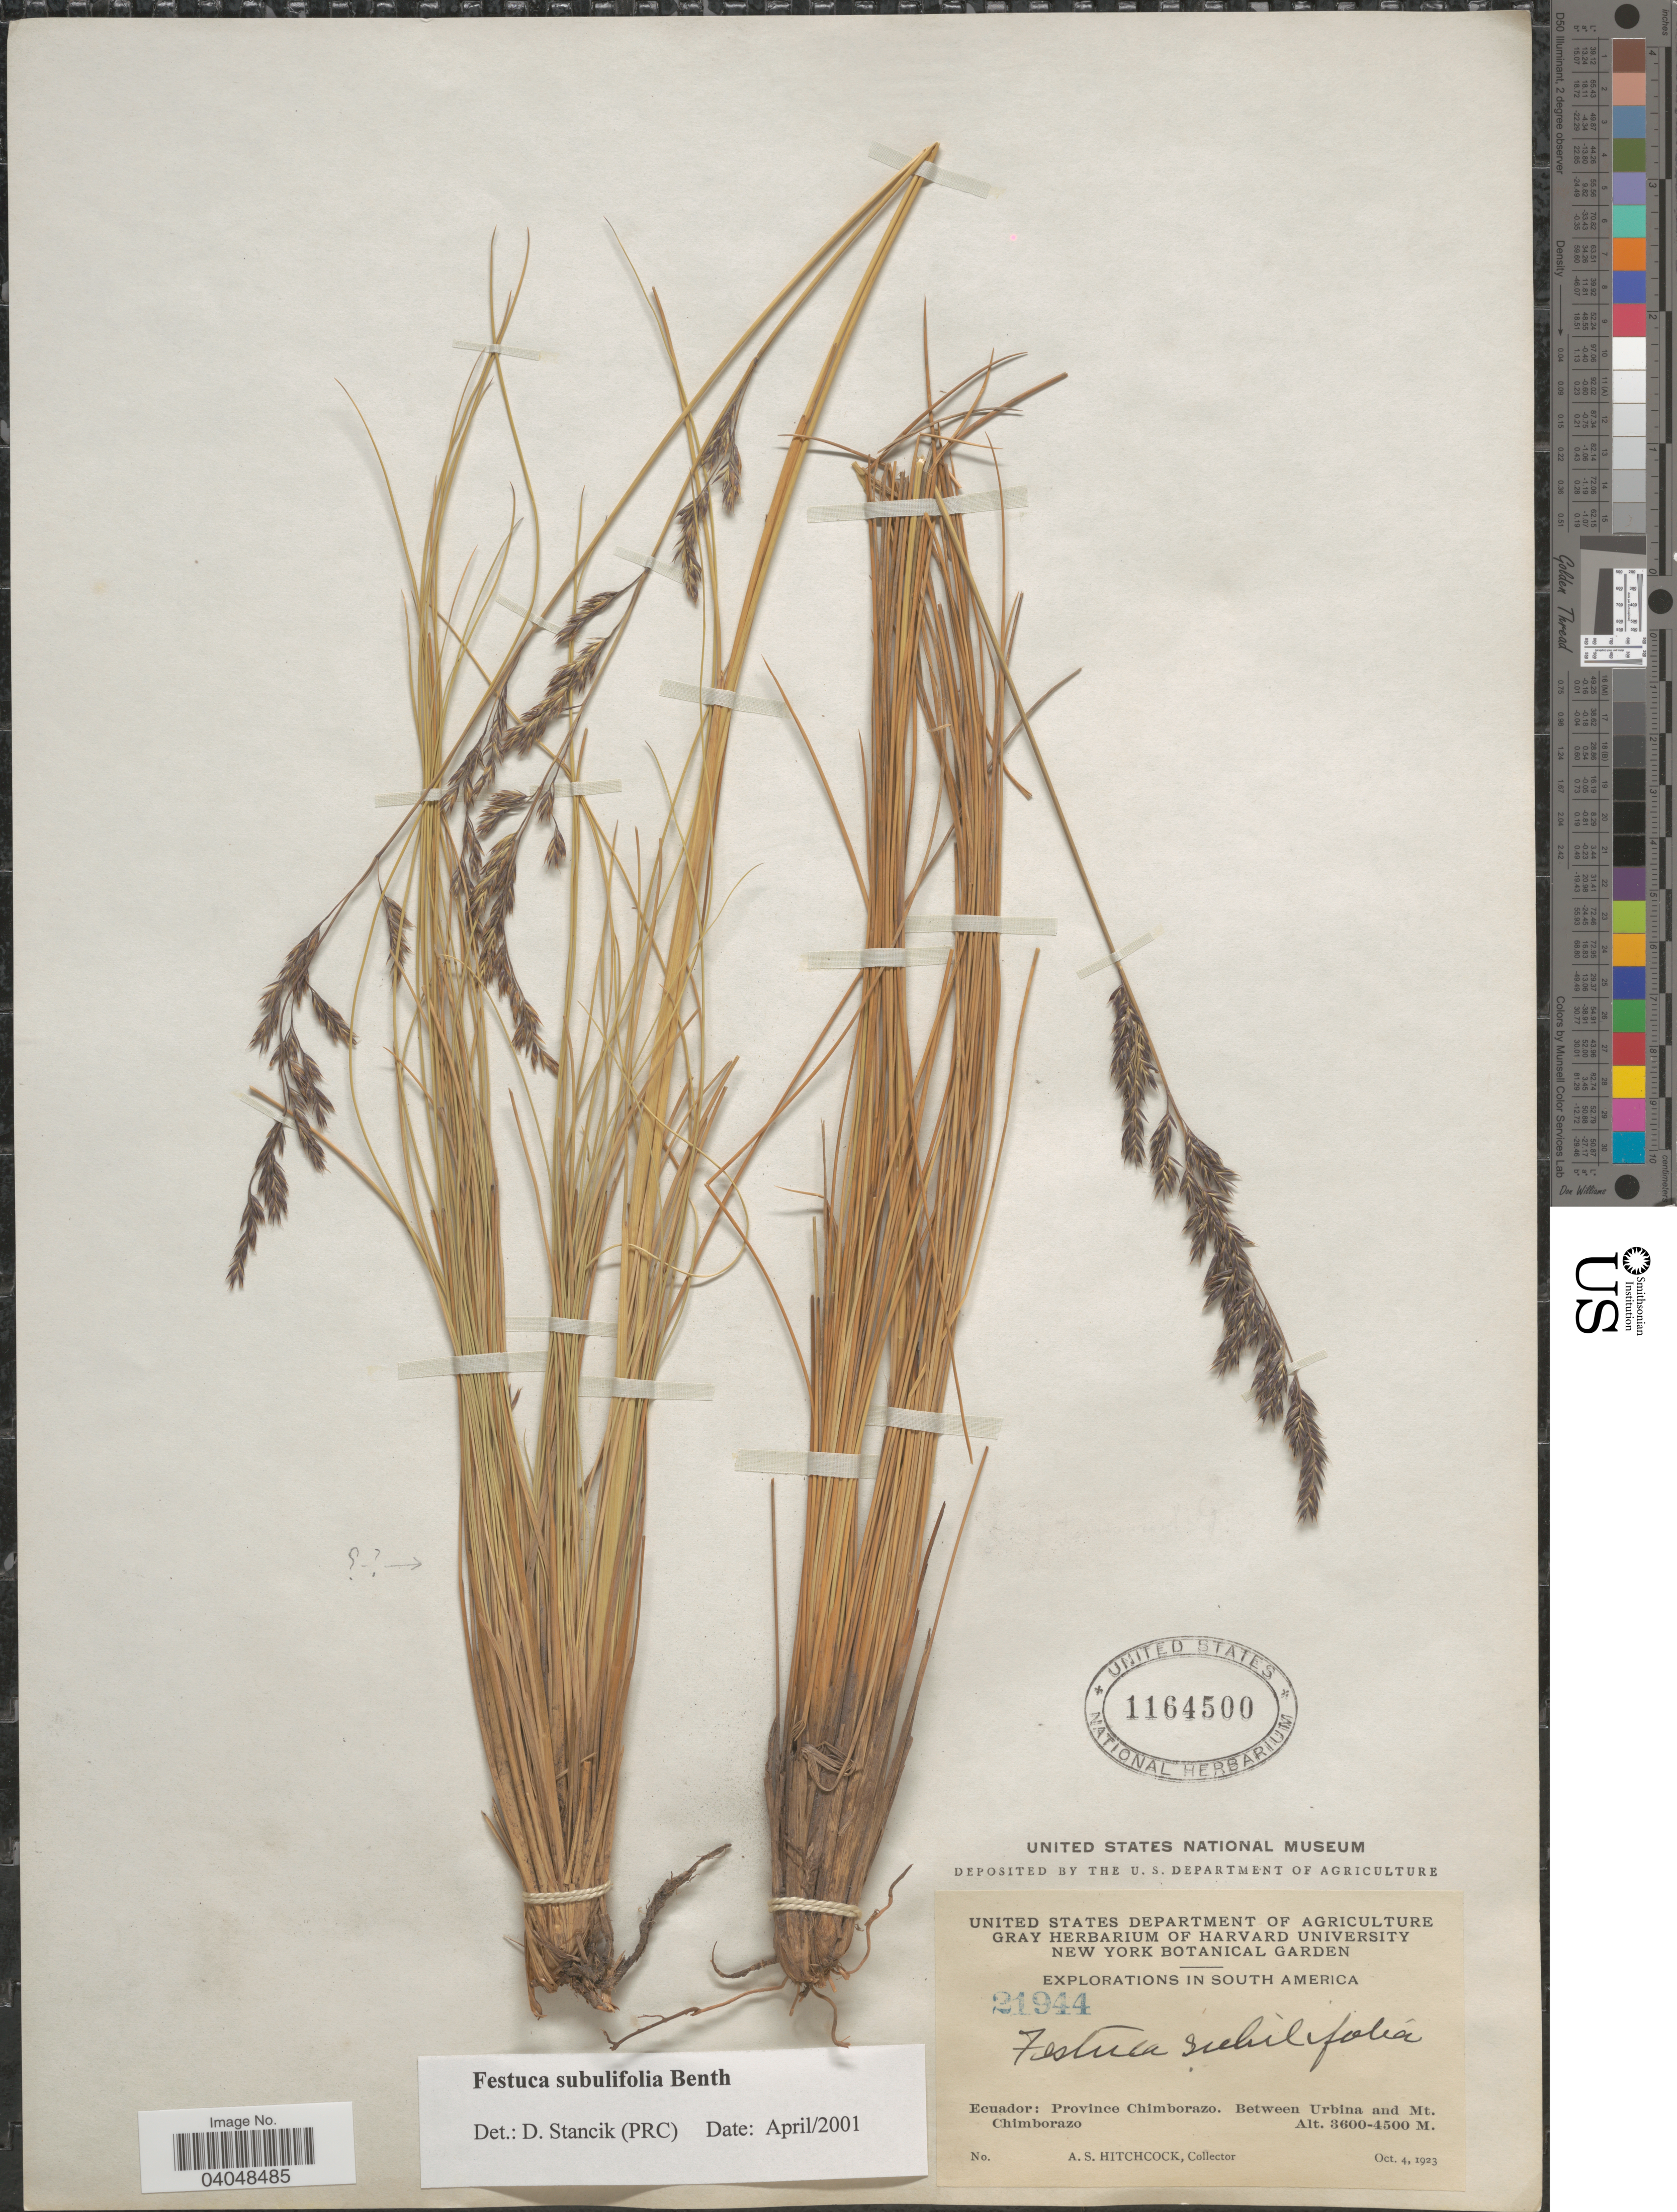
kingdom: Plantae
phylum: Tracheophyta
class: Liliopsida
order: Poales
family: Poaceae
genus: Festuca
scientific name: Festuca subulifolia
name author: Benth.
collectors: A. S. Hitchcock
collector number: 21944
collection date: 1923-10-04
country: Ecuador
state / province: Chimborazo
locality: Between Urbina and Mt. Chimborazo.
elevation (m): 3600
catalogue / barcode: US 1164500